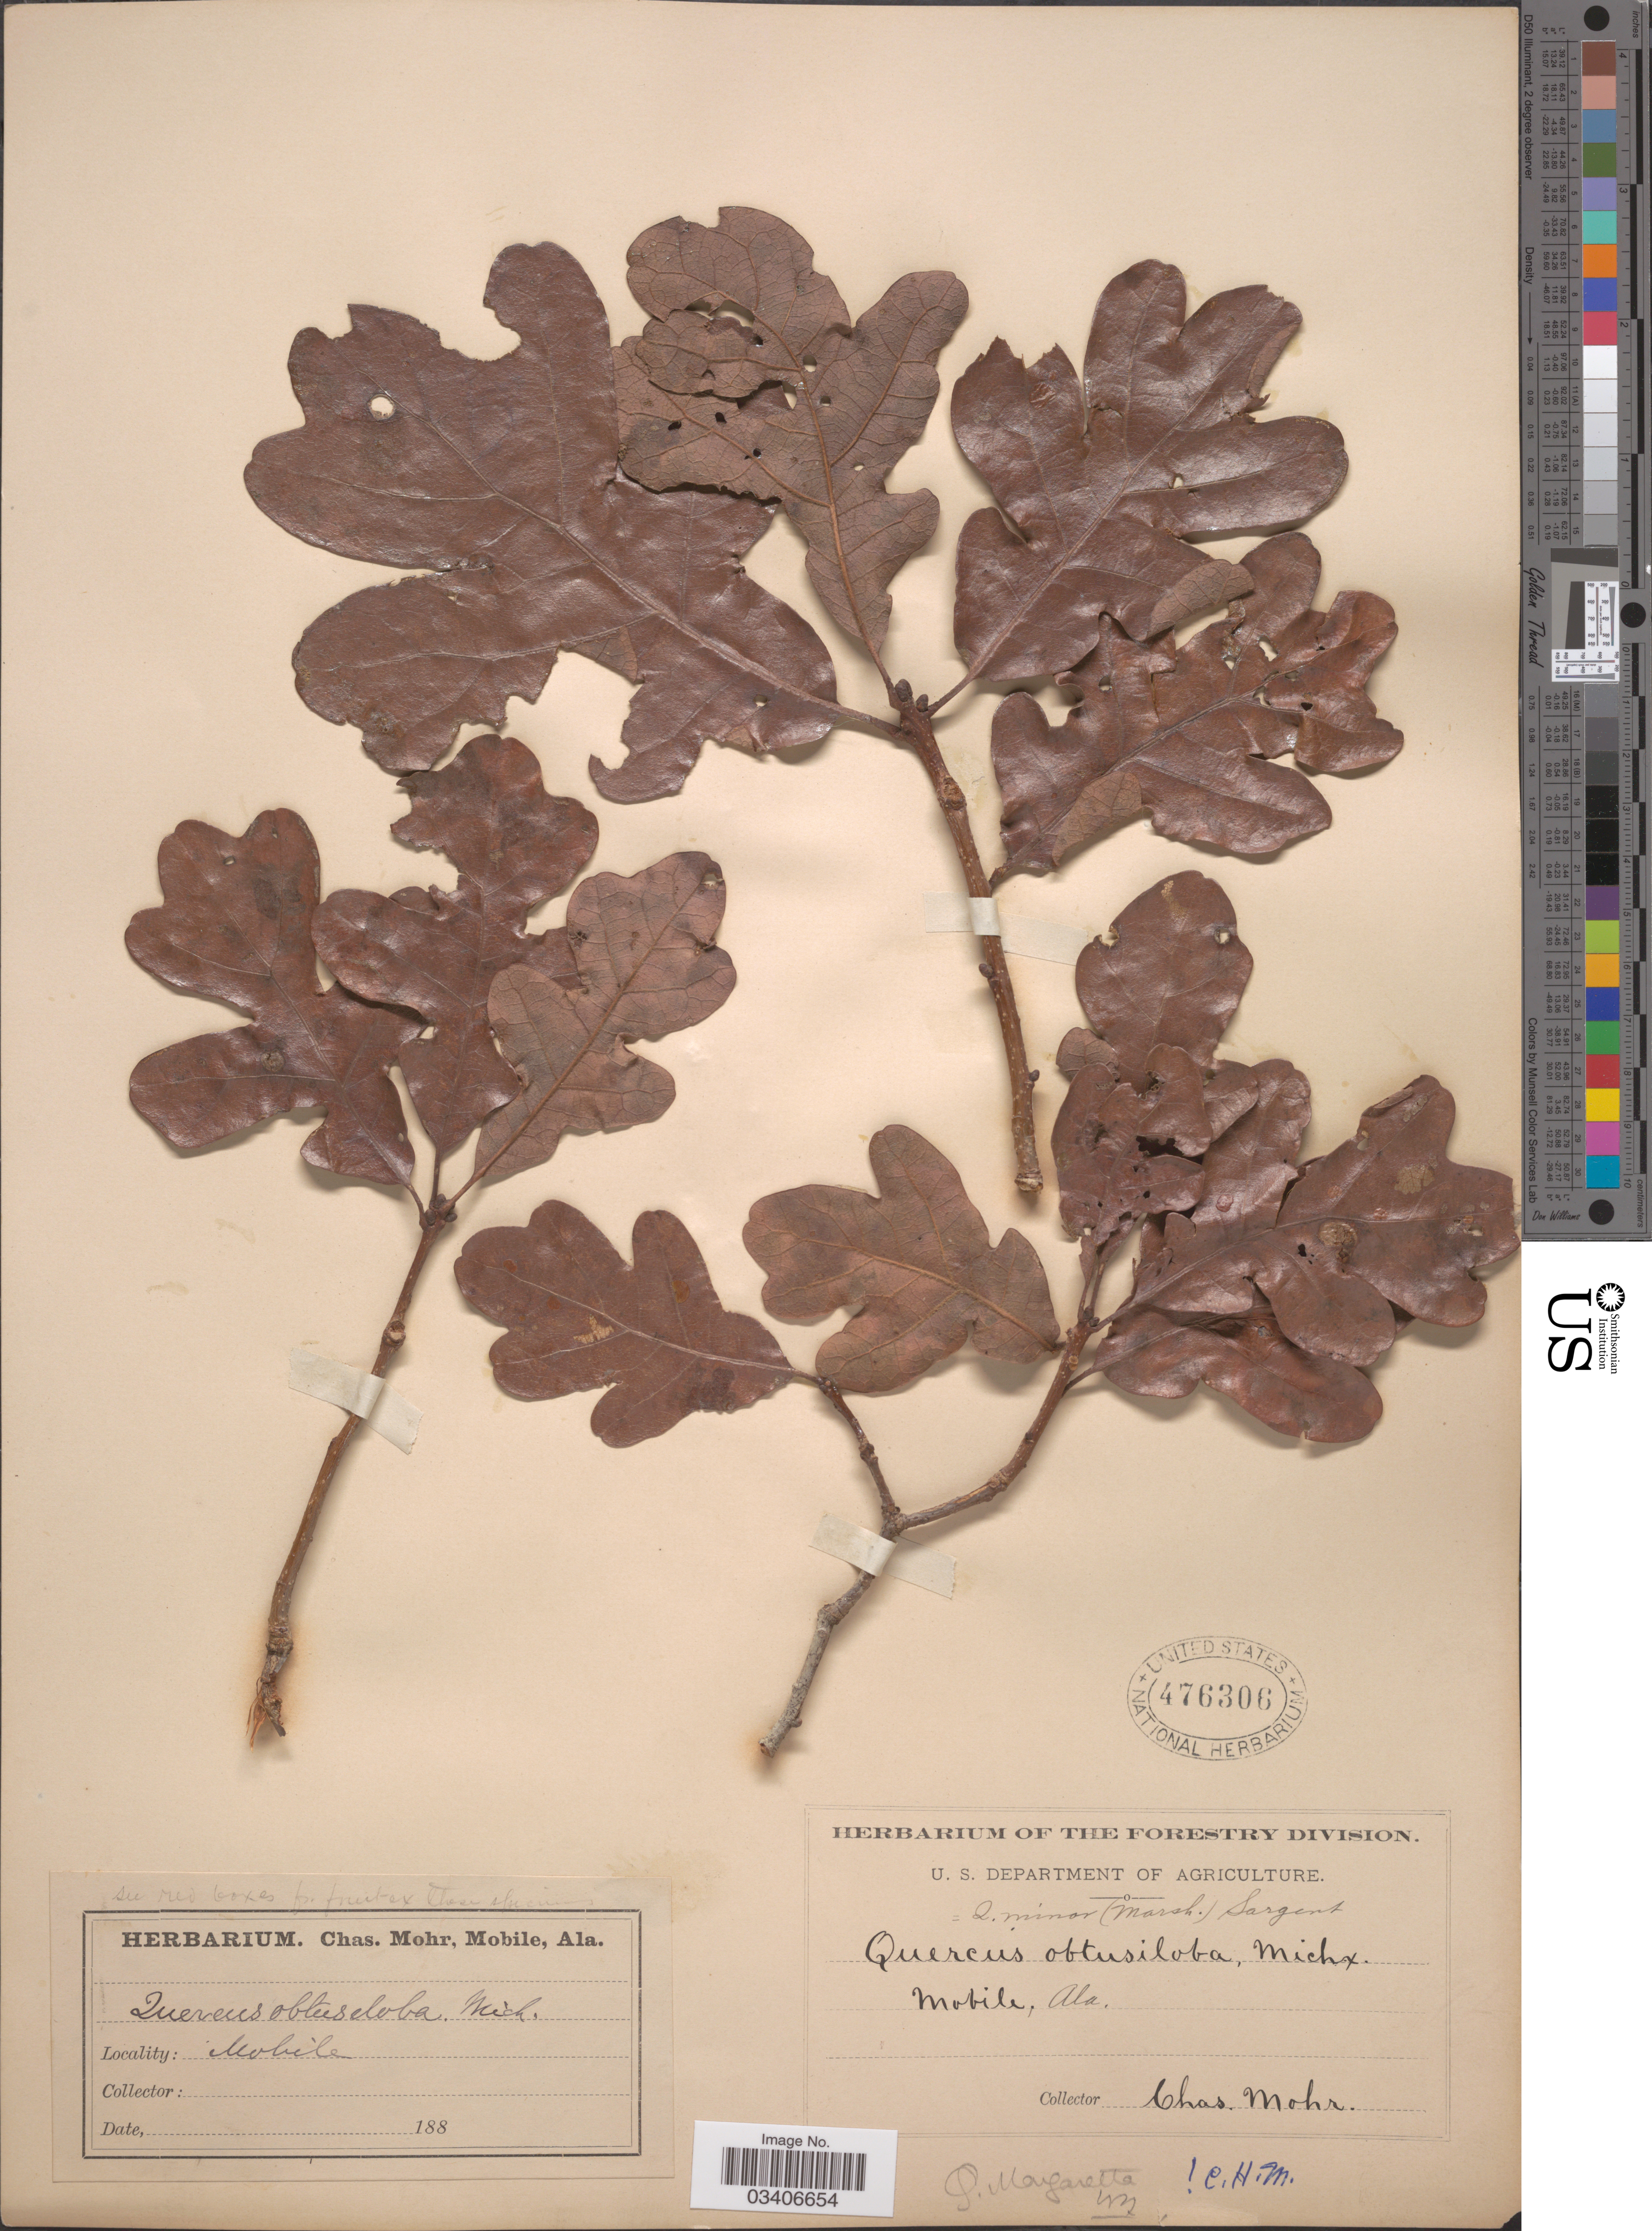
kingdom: Plantae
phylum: Tracheophyta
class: Magnoliopsida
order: Fagales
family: Fagaceae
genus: Quercus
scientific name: Quercus margarettae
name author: Ashe ex Small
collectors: Mohr, C. T. (herbarium)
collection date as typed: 188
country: United States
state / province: Alabama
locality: Mobile.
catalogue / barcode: US 476306